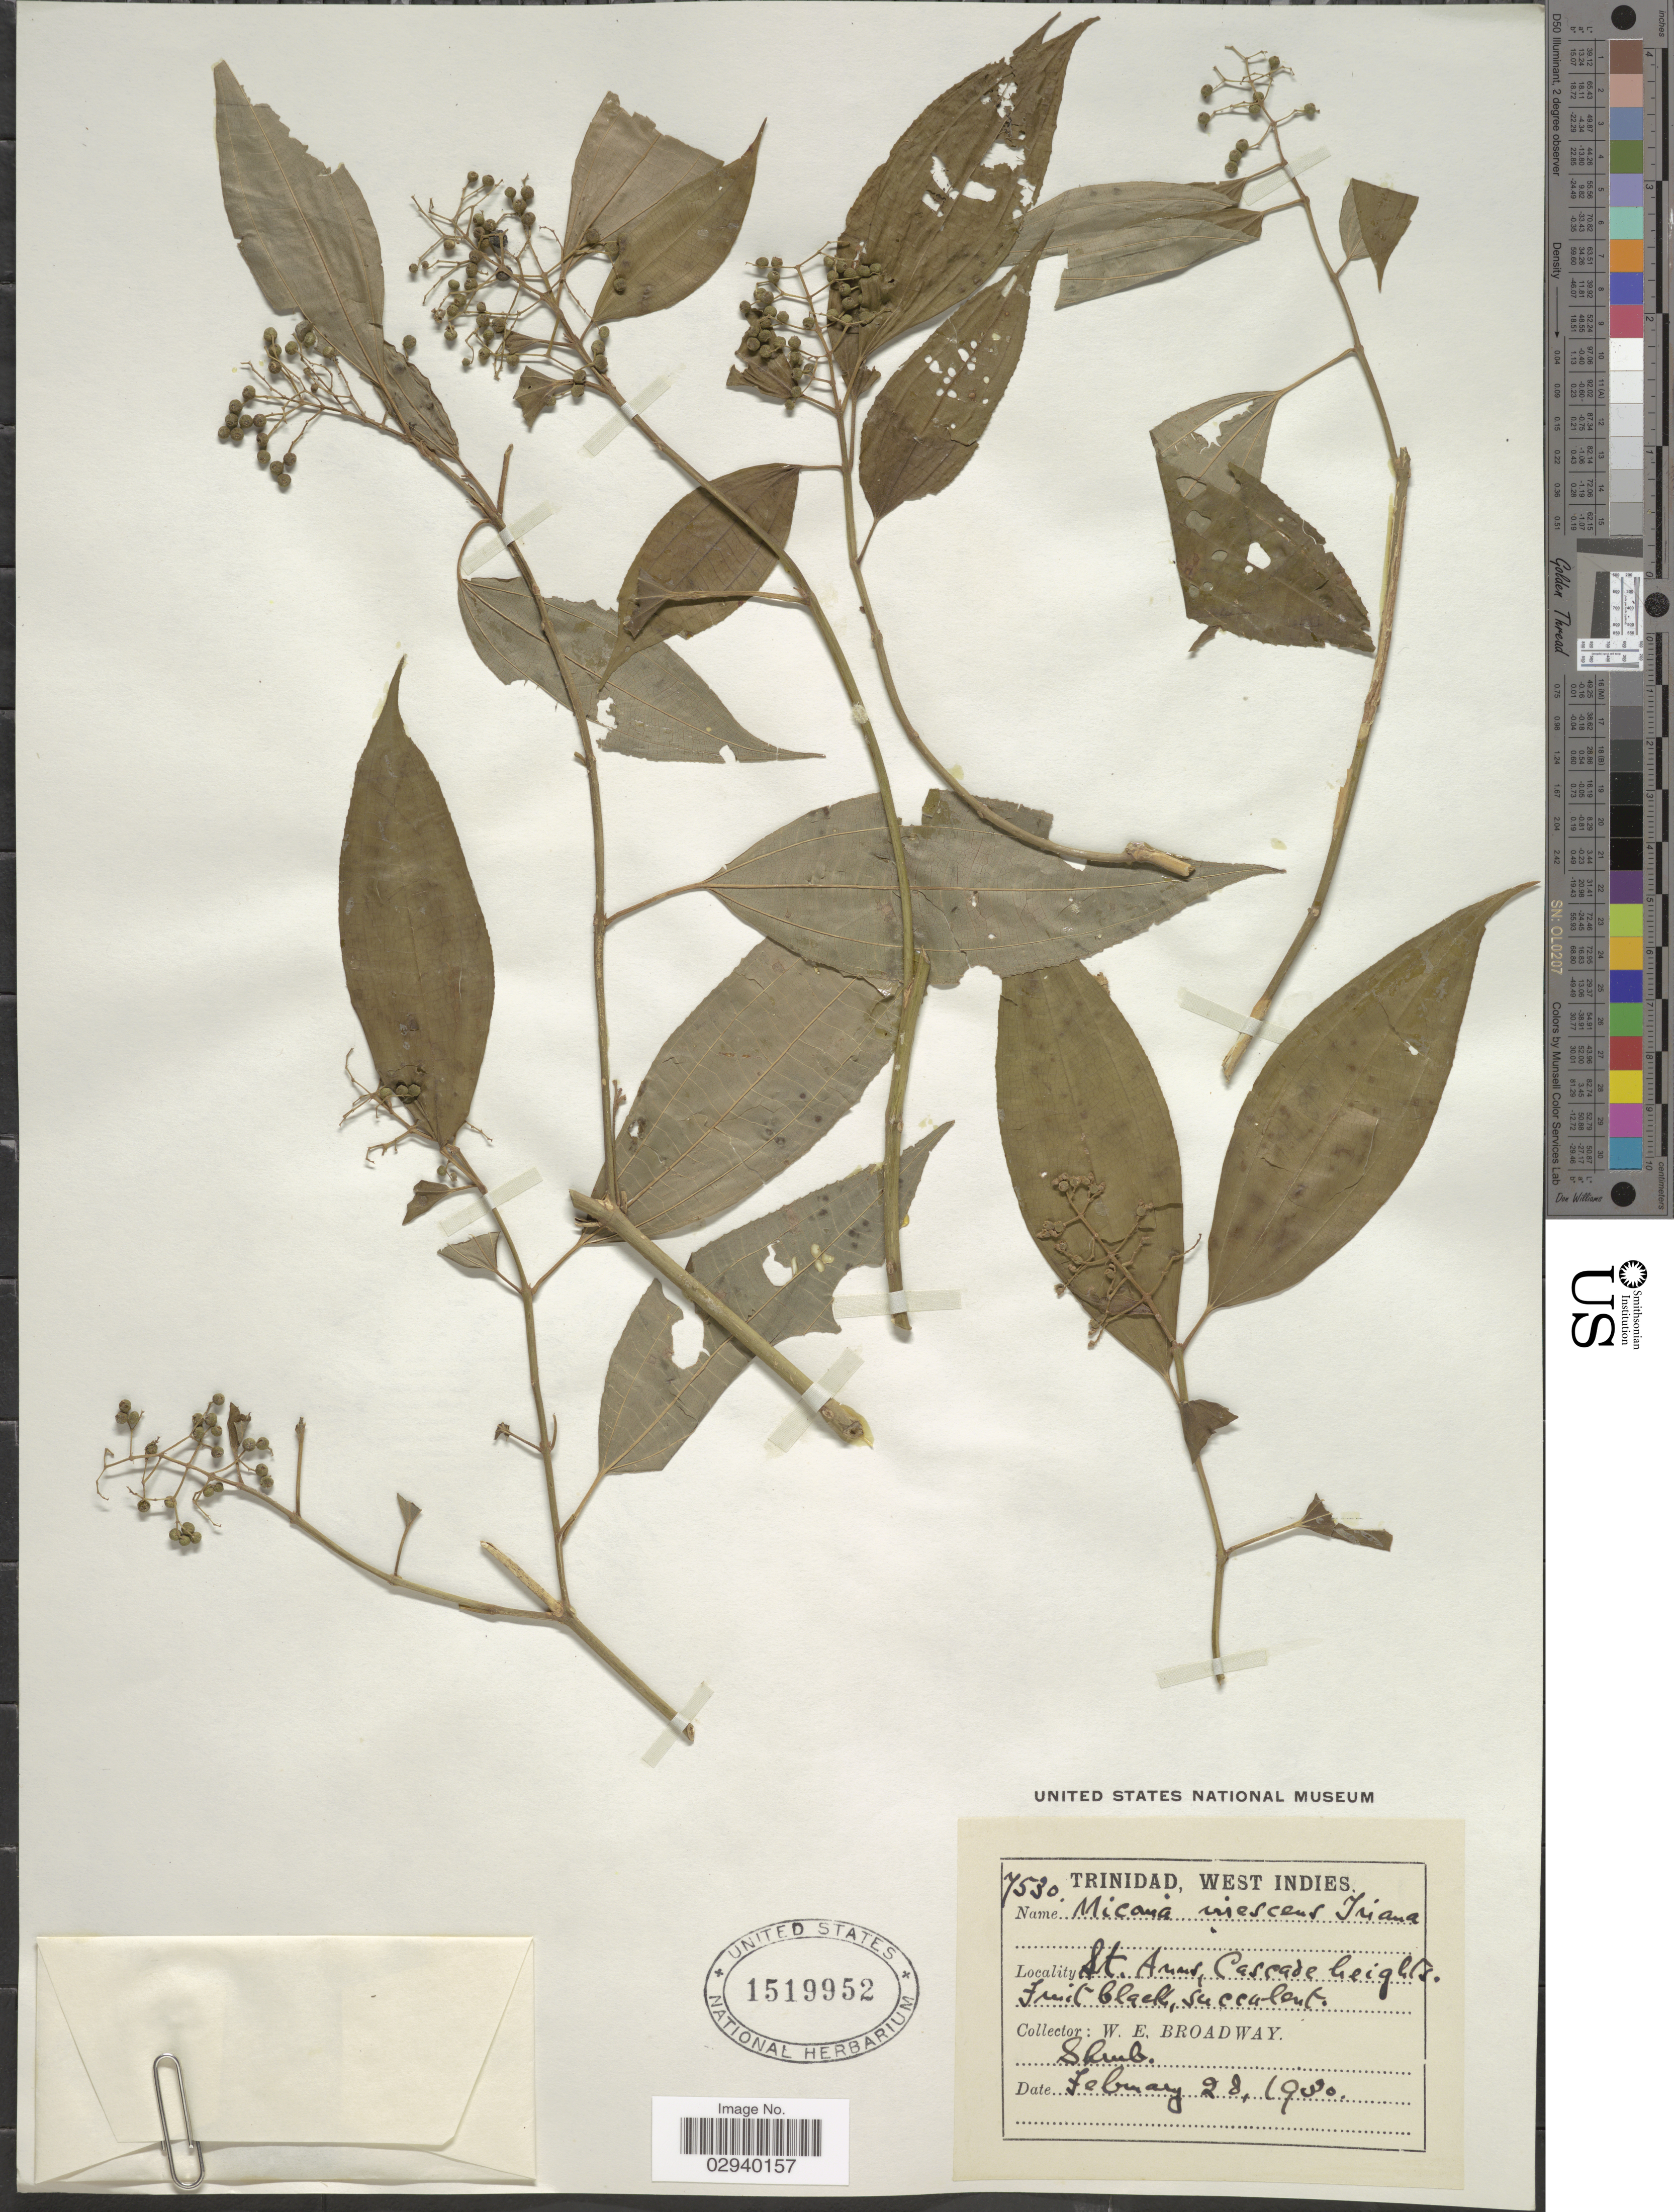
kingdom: Plantae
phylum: Tracheophyta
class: Magnoliopsida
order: Myrtales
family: Melastomataceae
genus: Miconia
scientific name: Miconia laevigata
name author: (L.) D. Don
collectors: W. E. Broadway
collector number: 7530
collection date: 1930-02-28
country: Trinidad and Tobago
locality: Trinidad, West Indies. St. Anns, Cascade.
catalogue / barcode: US 1519952